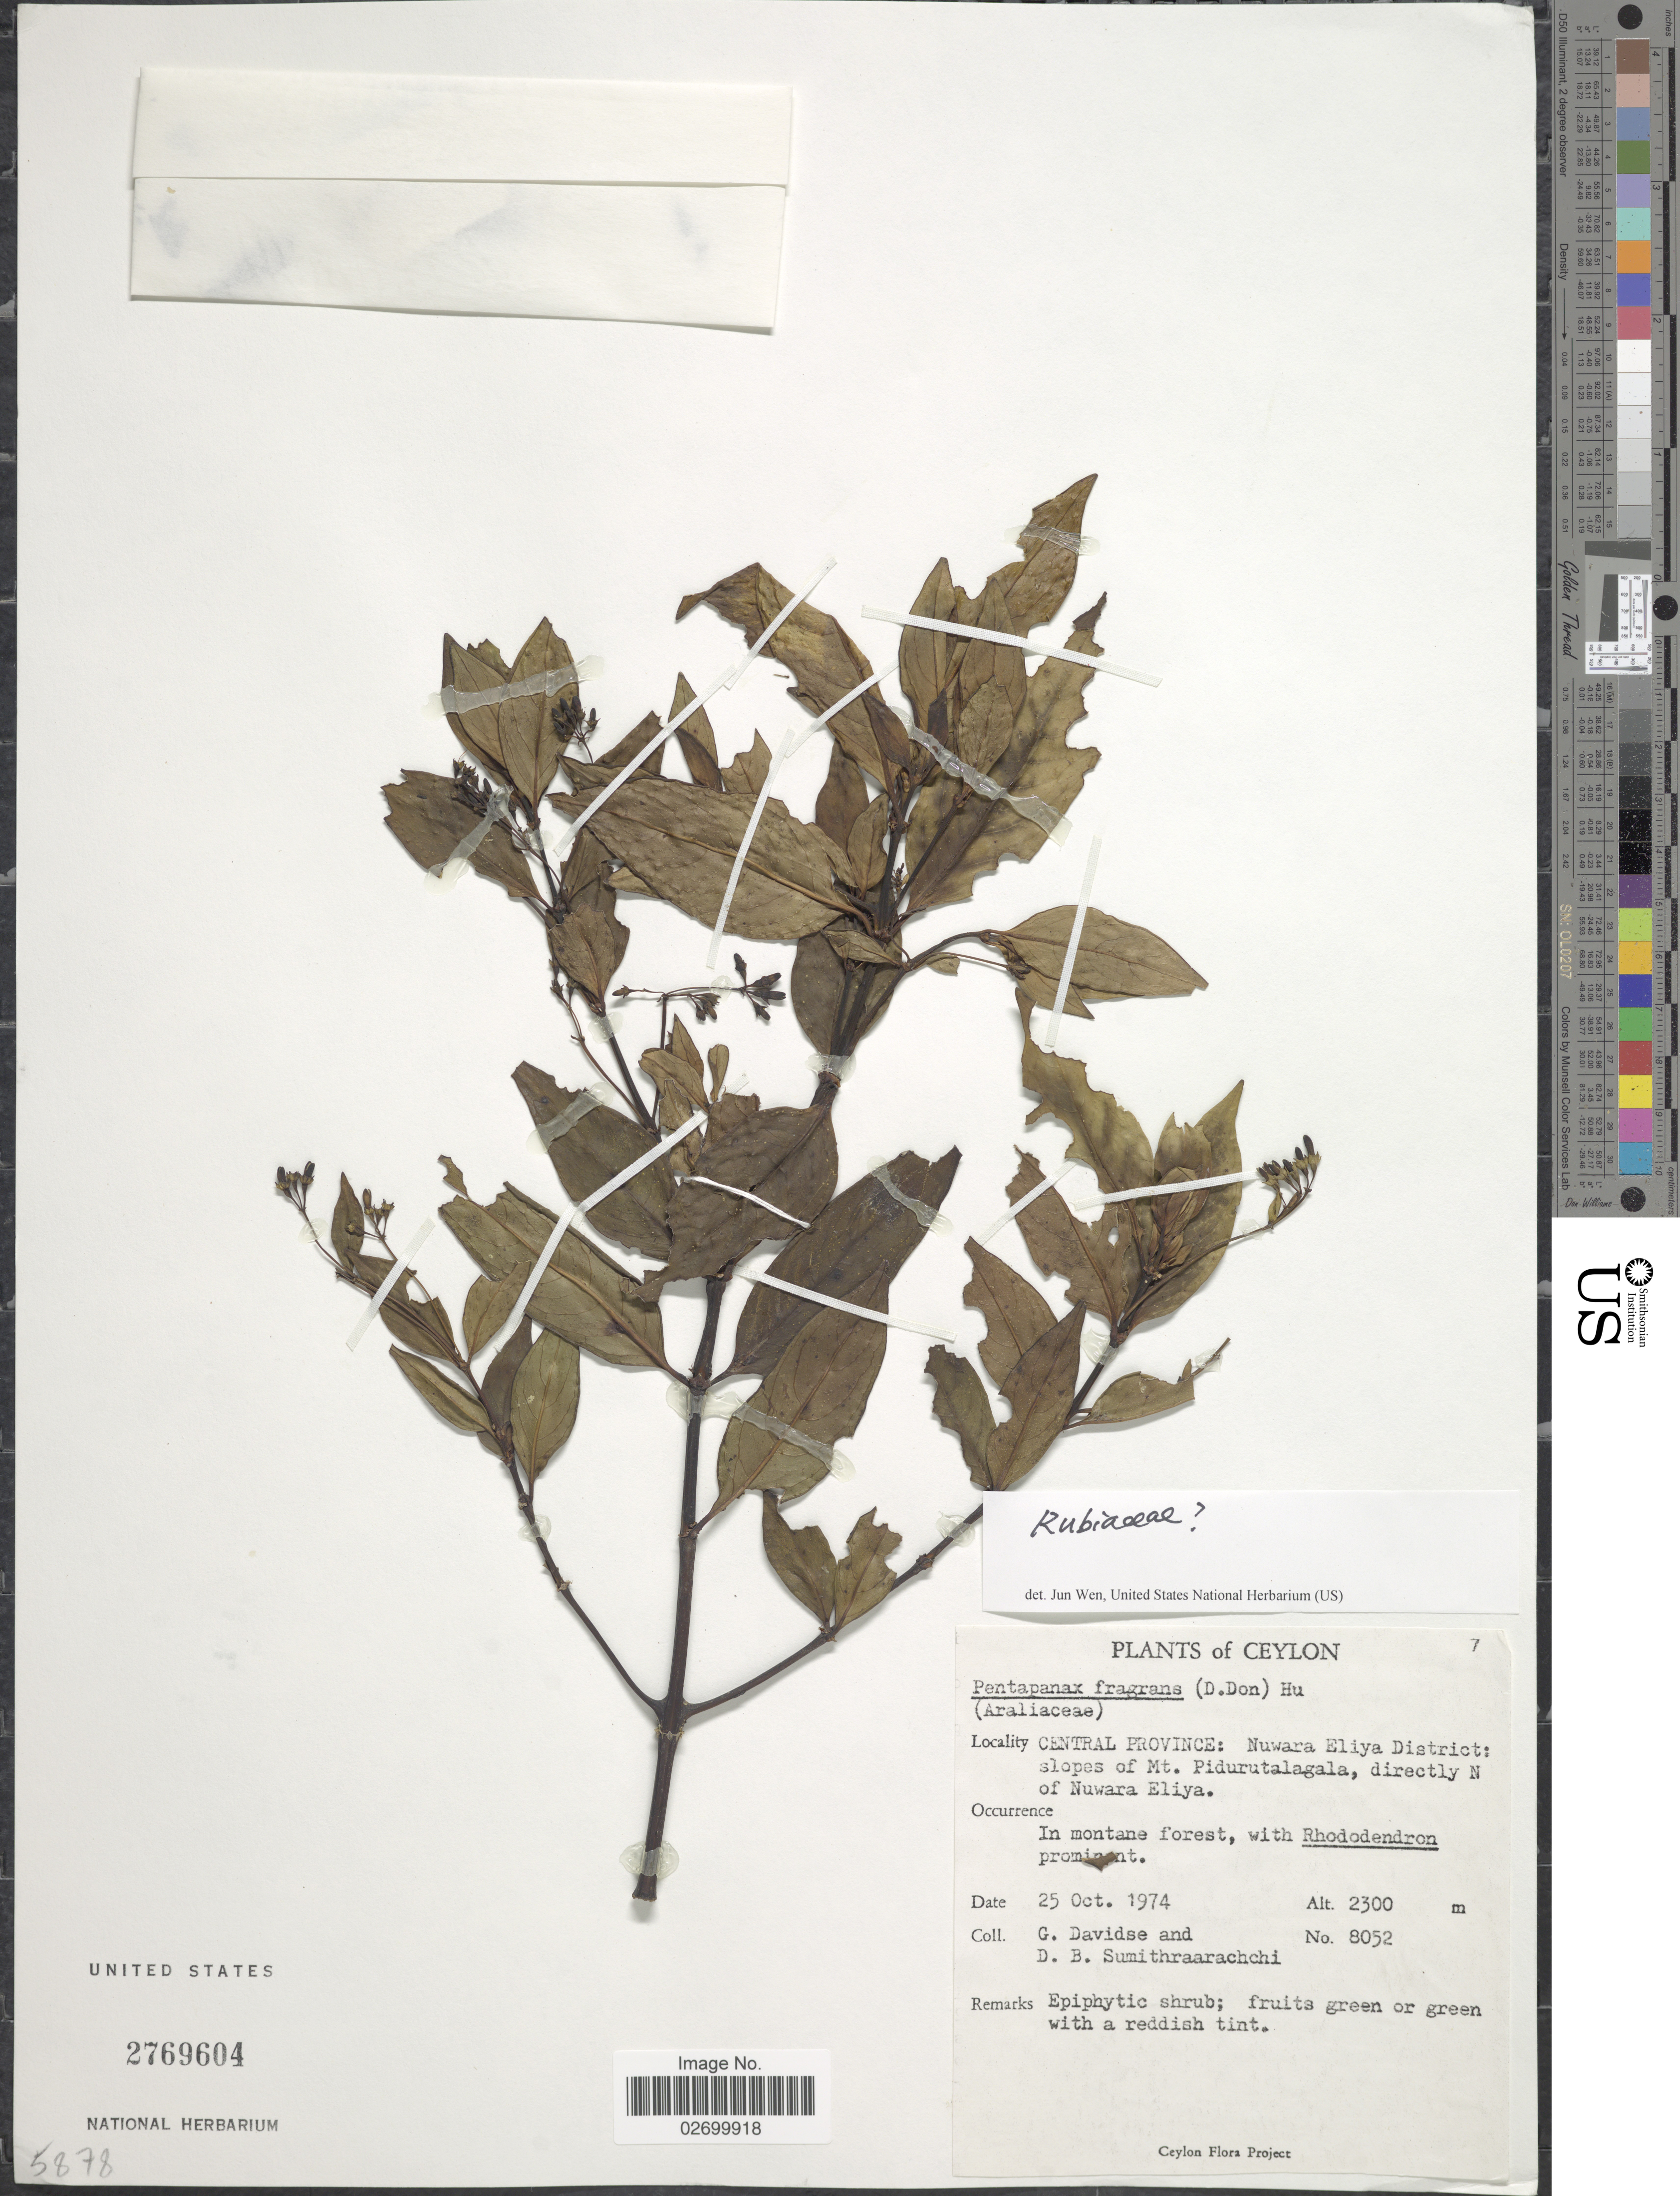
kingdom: Plantae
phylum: Tracheophyta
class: Magnoliopsida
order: Gentianales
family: Rubiaceae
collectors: G. Davidse & D. B. Sumithraarachchi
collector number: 8052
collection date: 1974-10-25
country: Sri Lanka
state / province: Central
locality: Ceylon, Nuwara Eliya District, slopes of Mt. Pidurutalagala, directly N of Nuwara Eliya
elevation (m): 2300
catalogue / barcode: US 2769604